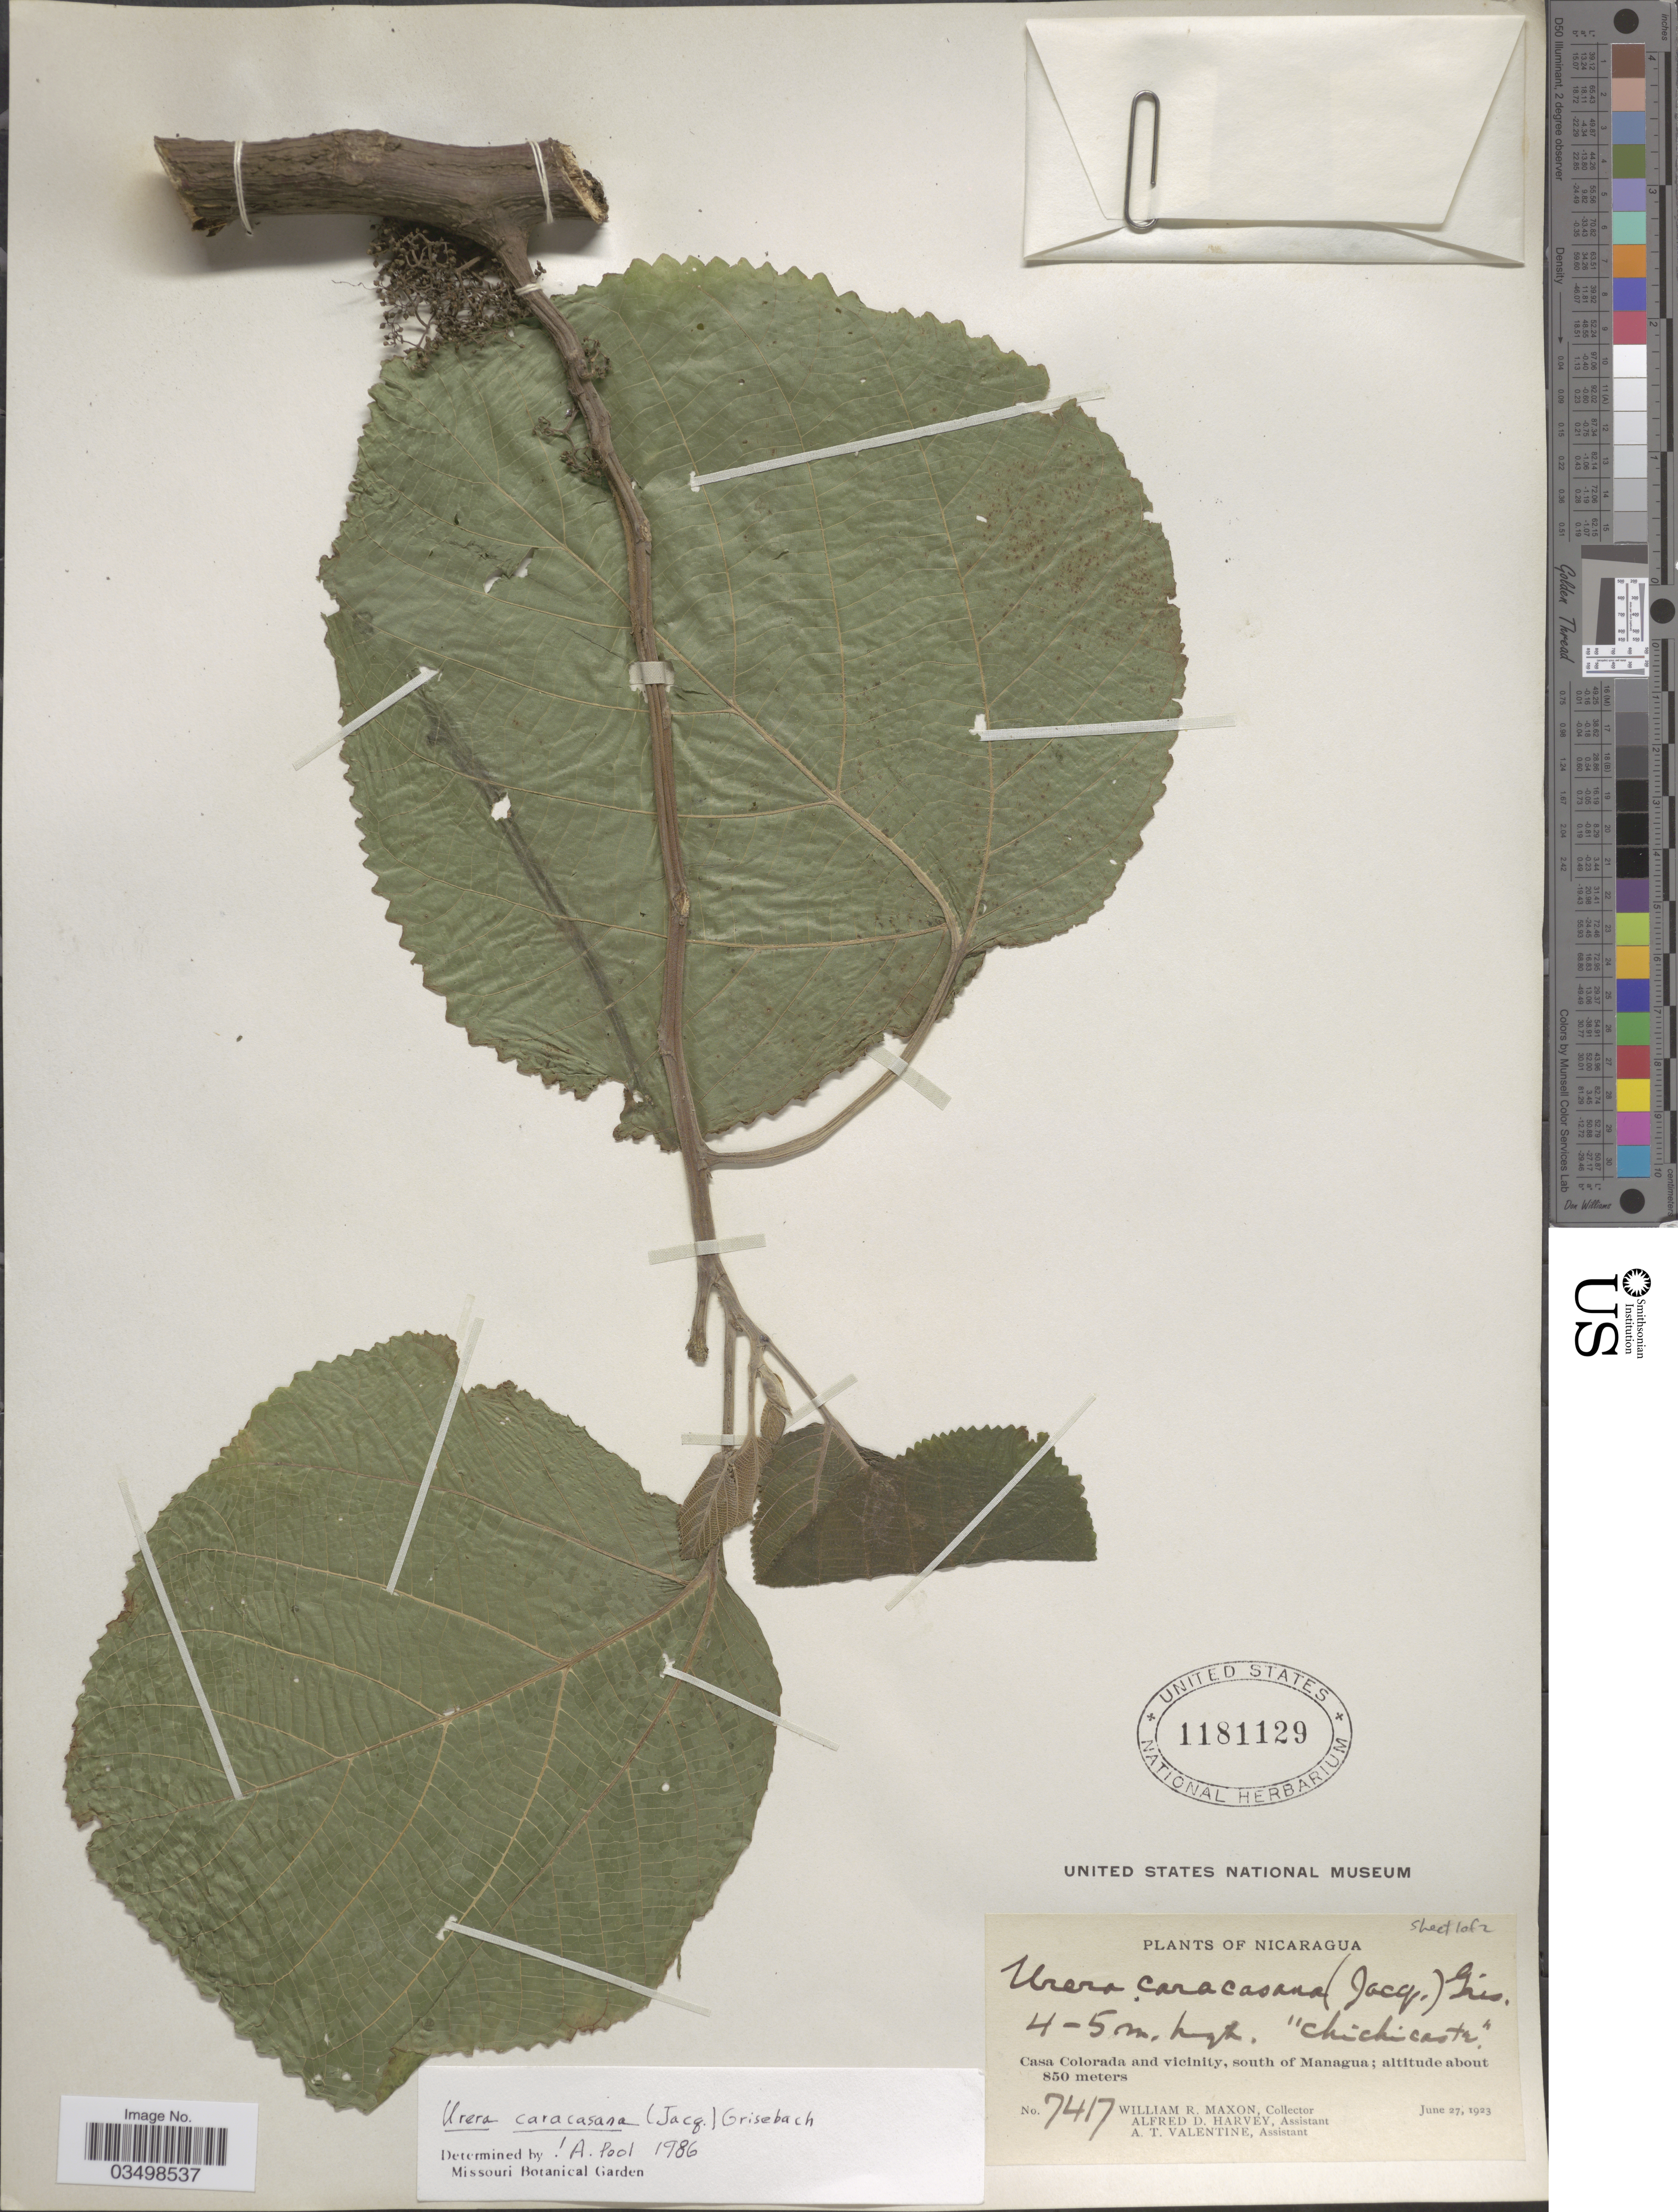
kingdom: Plantae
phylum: Tracheophyta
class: Magnoliopsida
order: Rosales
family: Urticaceae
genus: Urera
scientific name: Urera caracasana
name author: (Jacq.) Gaudich. ex Griseb.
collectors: W. R. Maxon, A. D. Harvey & A. Valentine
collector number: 7417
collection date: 1923-06-27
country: Nicaragua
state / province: Managua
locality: Casa Colorada and vicinity, south of Managua.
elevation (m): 850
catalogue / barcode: US 1181129